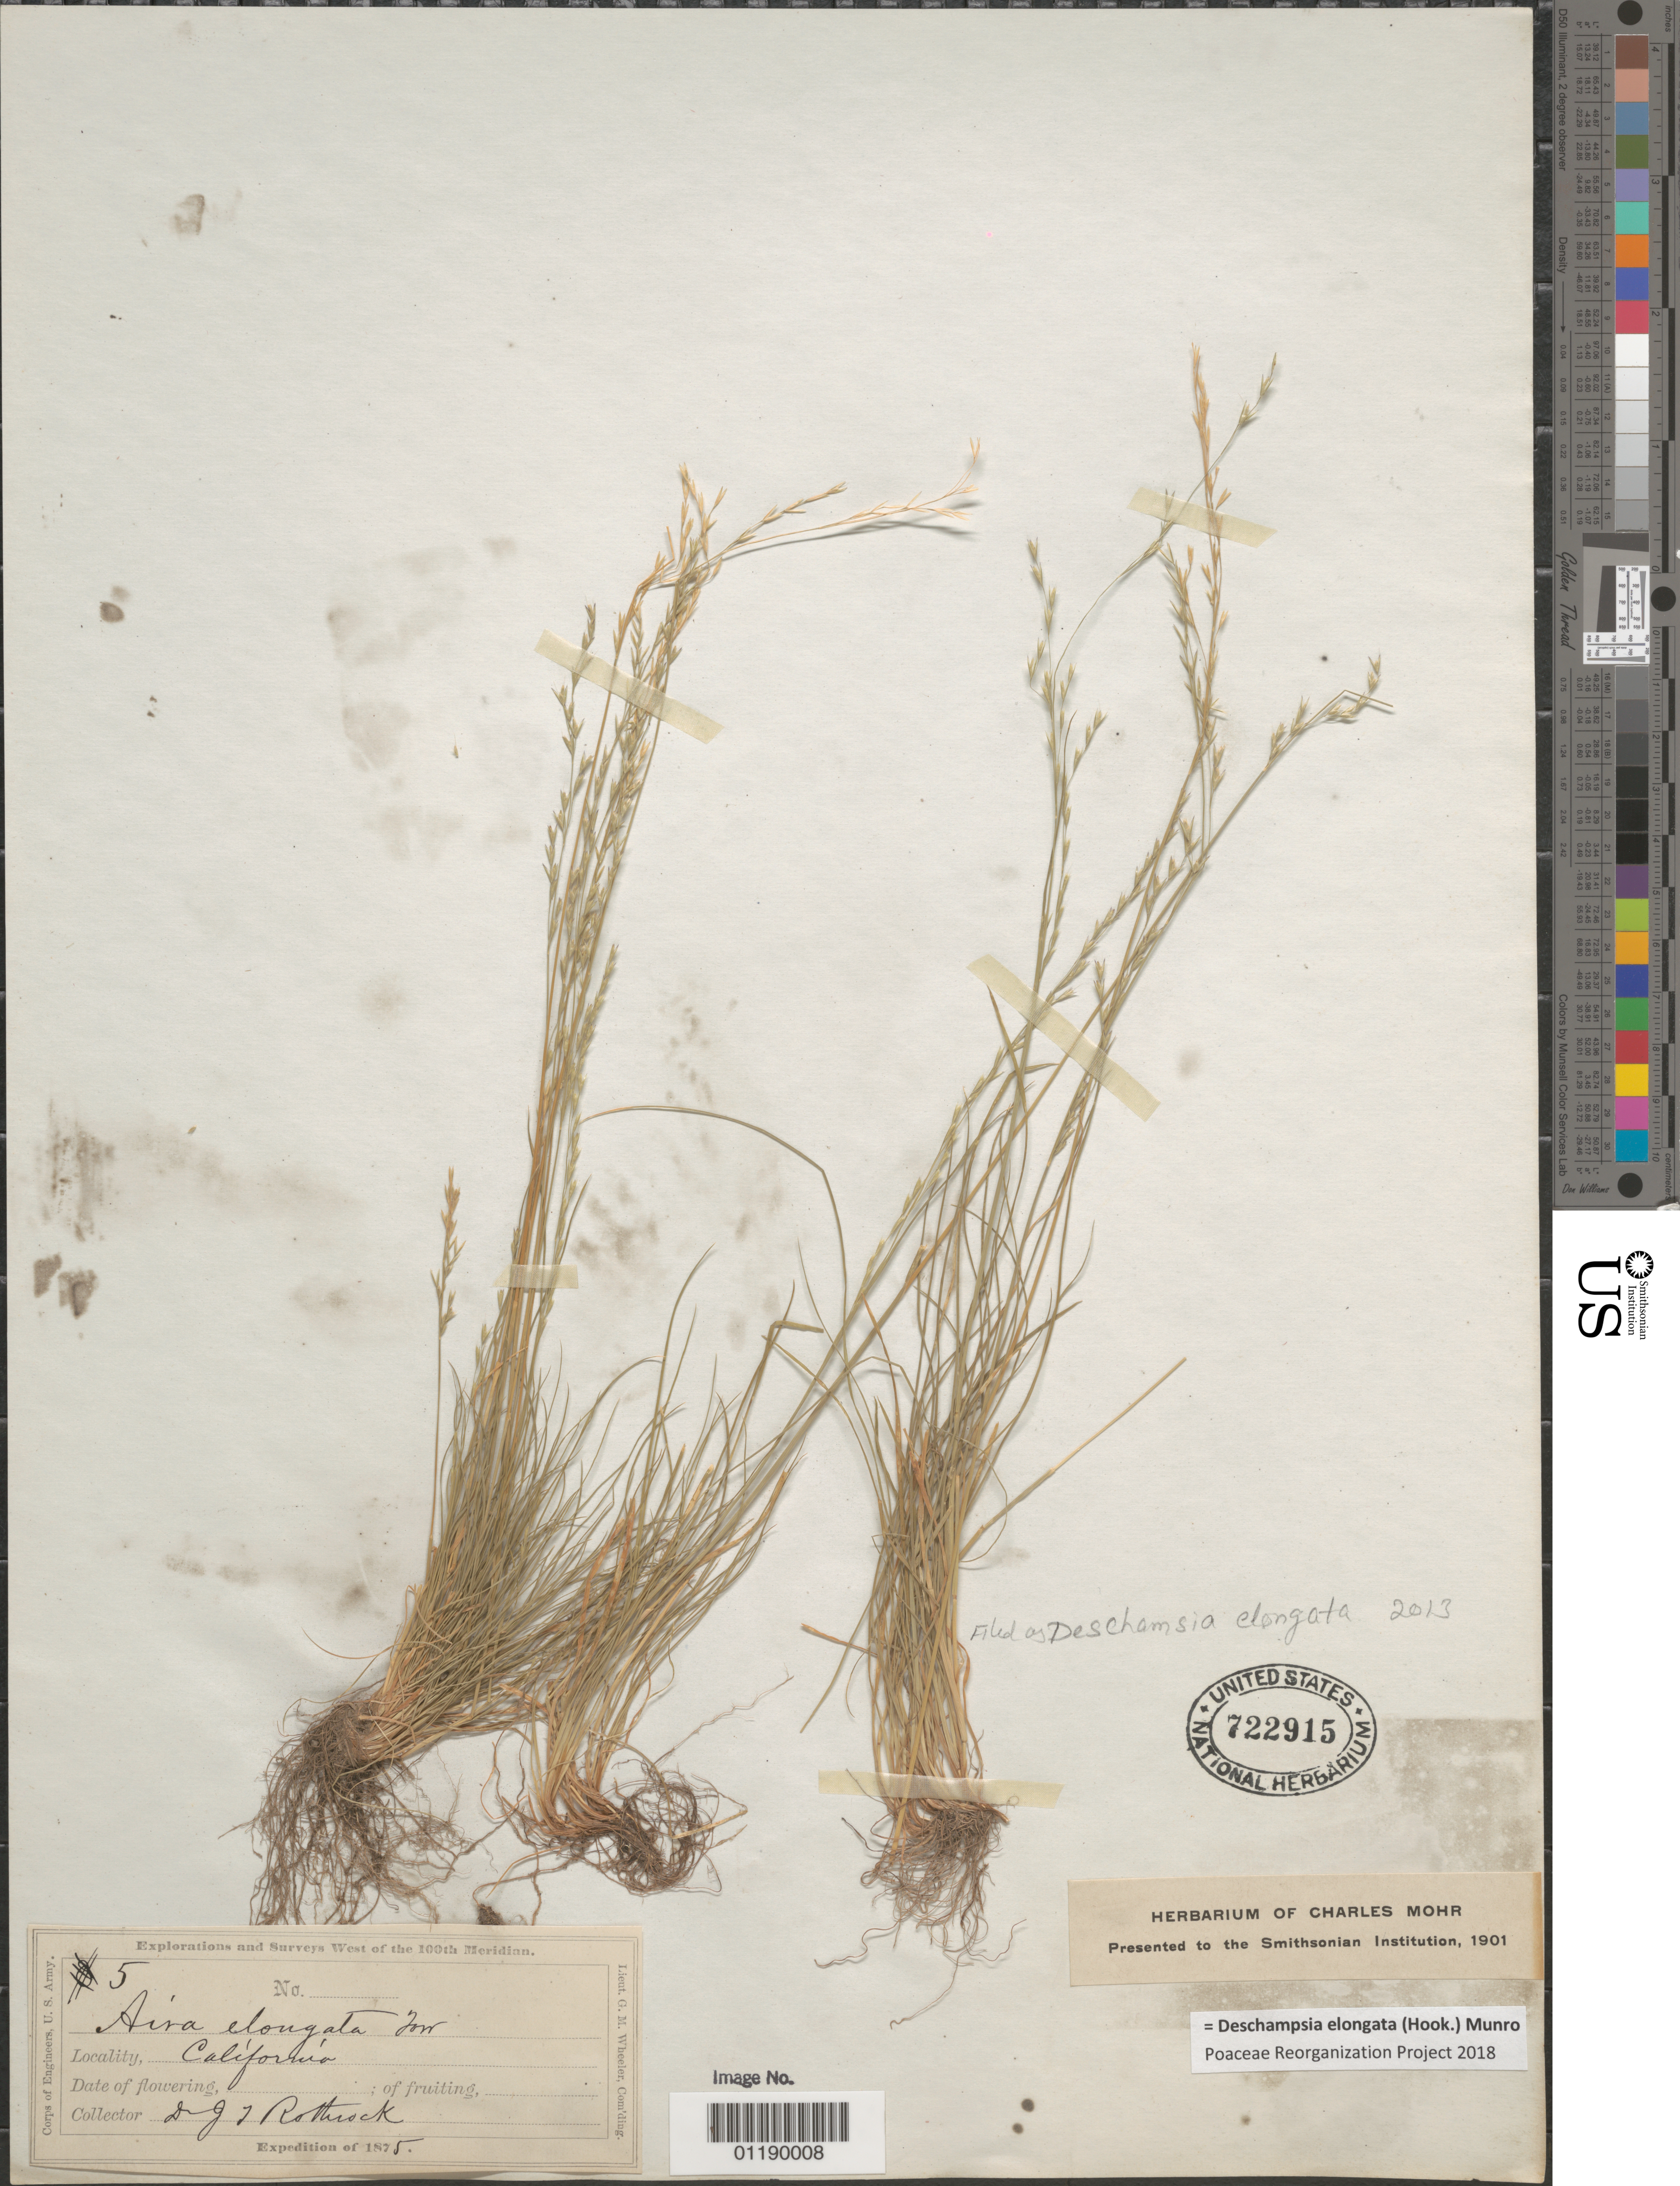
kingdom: Plantae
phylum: Tracheophyta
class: Liliopsida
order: Poales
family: Poaceae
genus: Deschampsia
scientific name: Deschampsia elongata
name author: (Hook.) Munro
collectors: J. T. Rothrock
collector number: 5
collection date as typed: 1875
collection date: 1875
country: United States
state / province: California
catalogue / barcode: US 722915